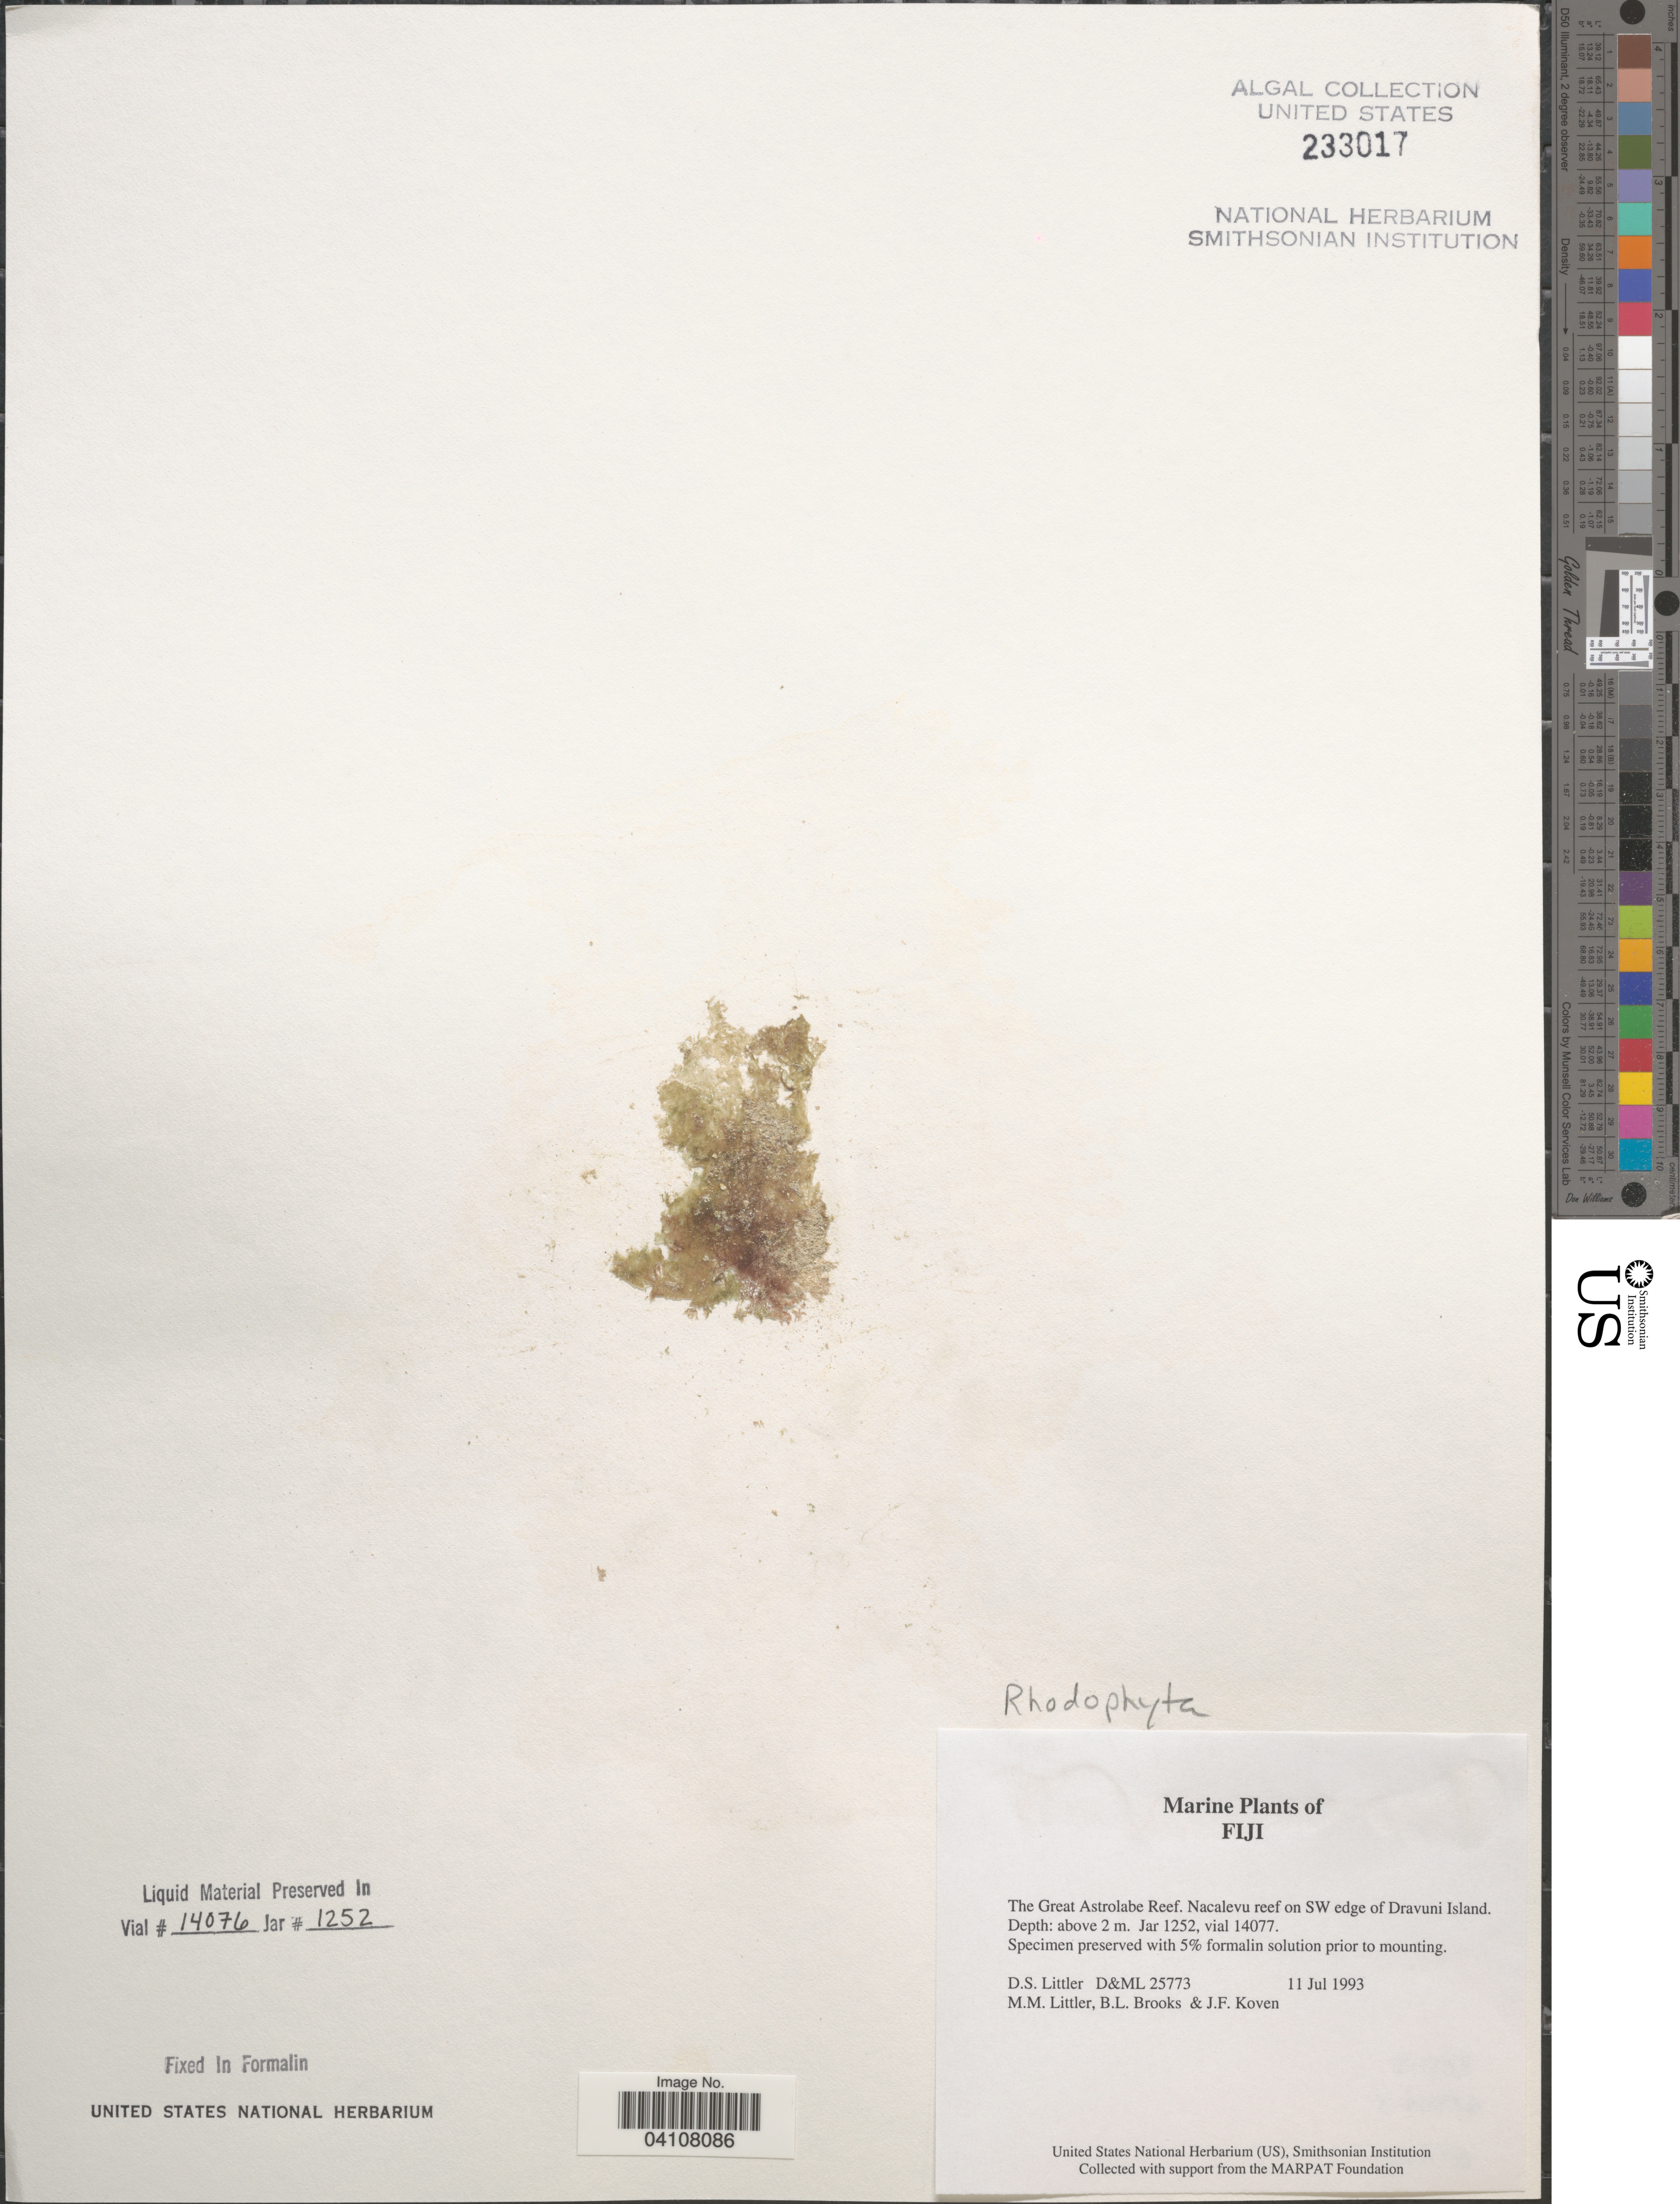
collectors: D. S. Littler, B. Brooks & J. Koven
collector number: D&ML25773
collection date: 1993-07-11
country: Fiji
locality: The Great Astrolabe Reef. Nacalevu reef on SW edge of Dravuni Island.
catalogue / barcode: US 233017